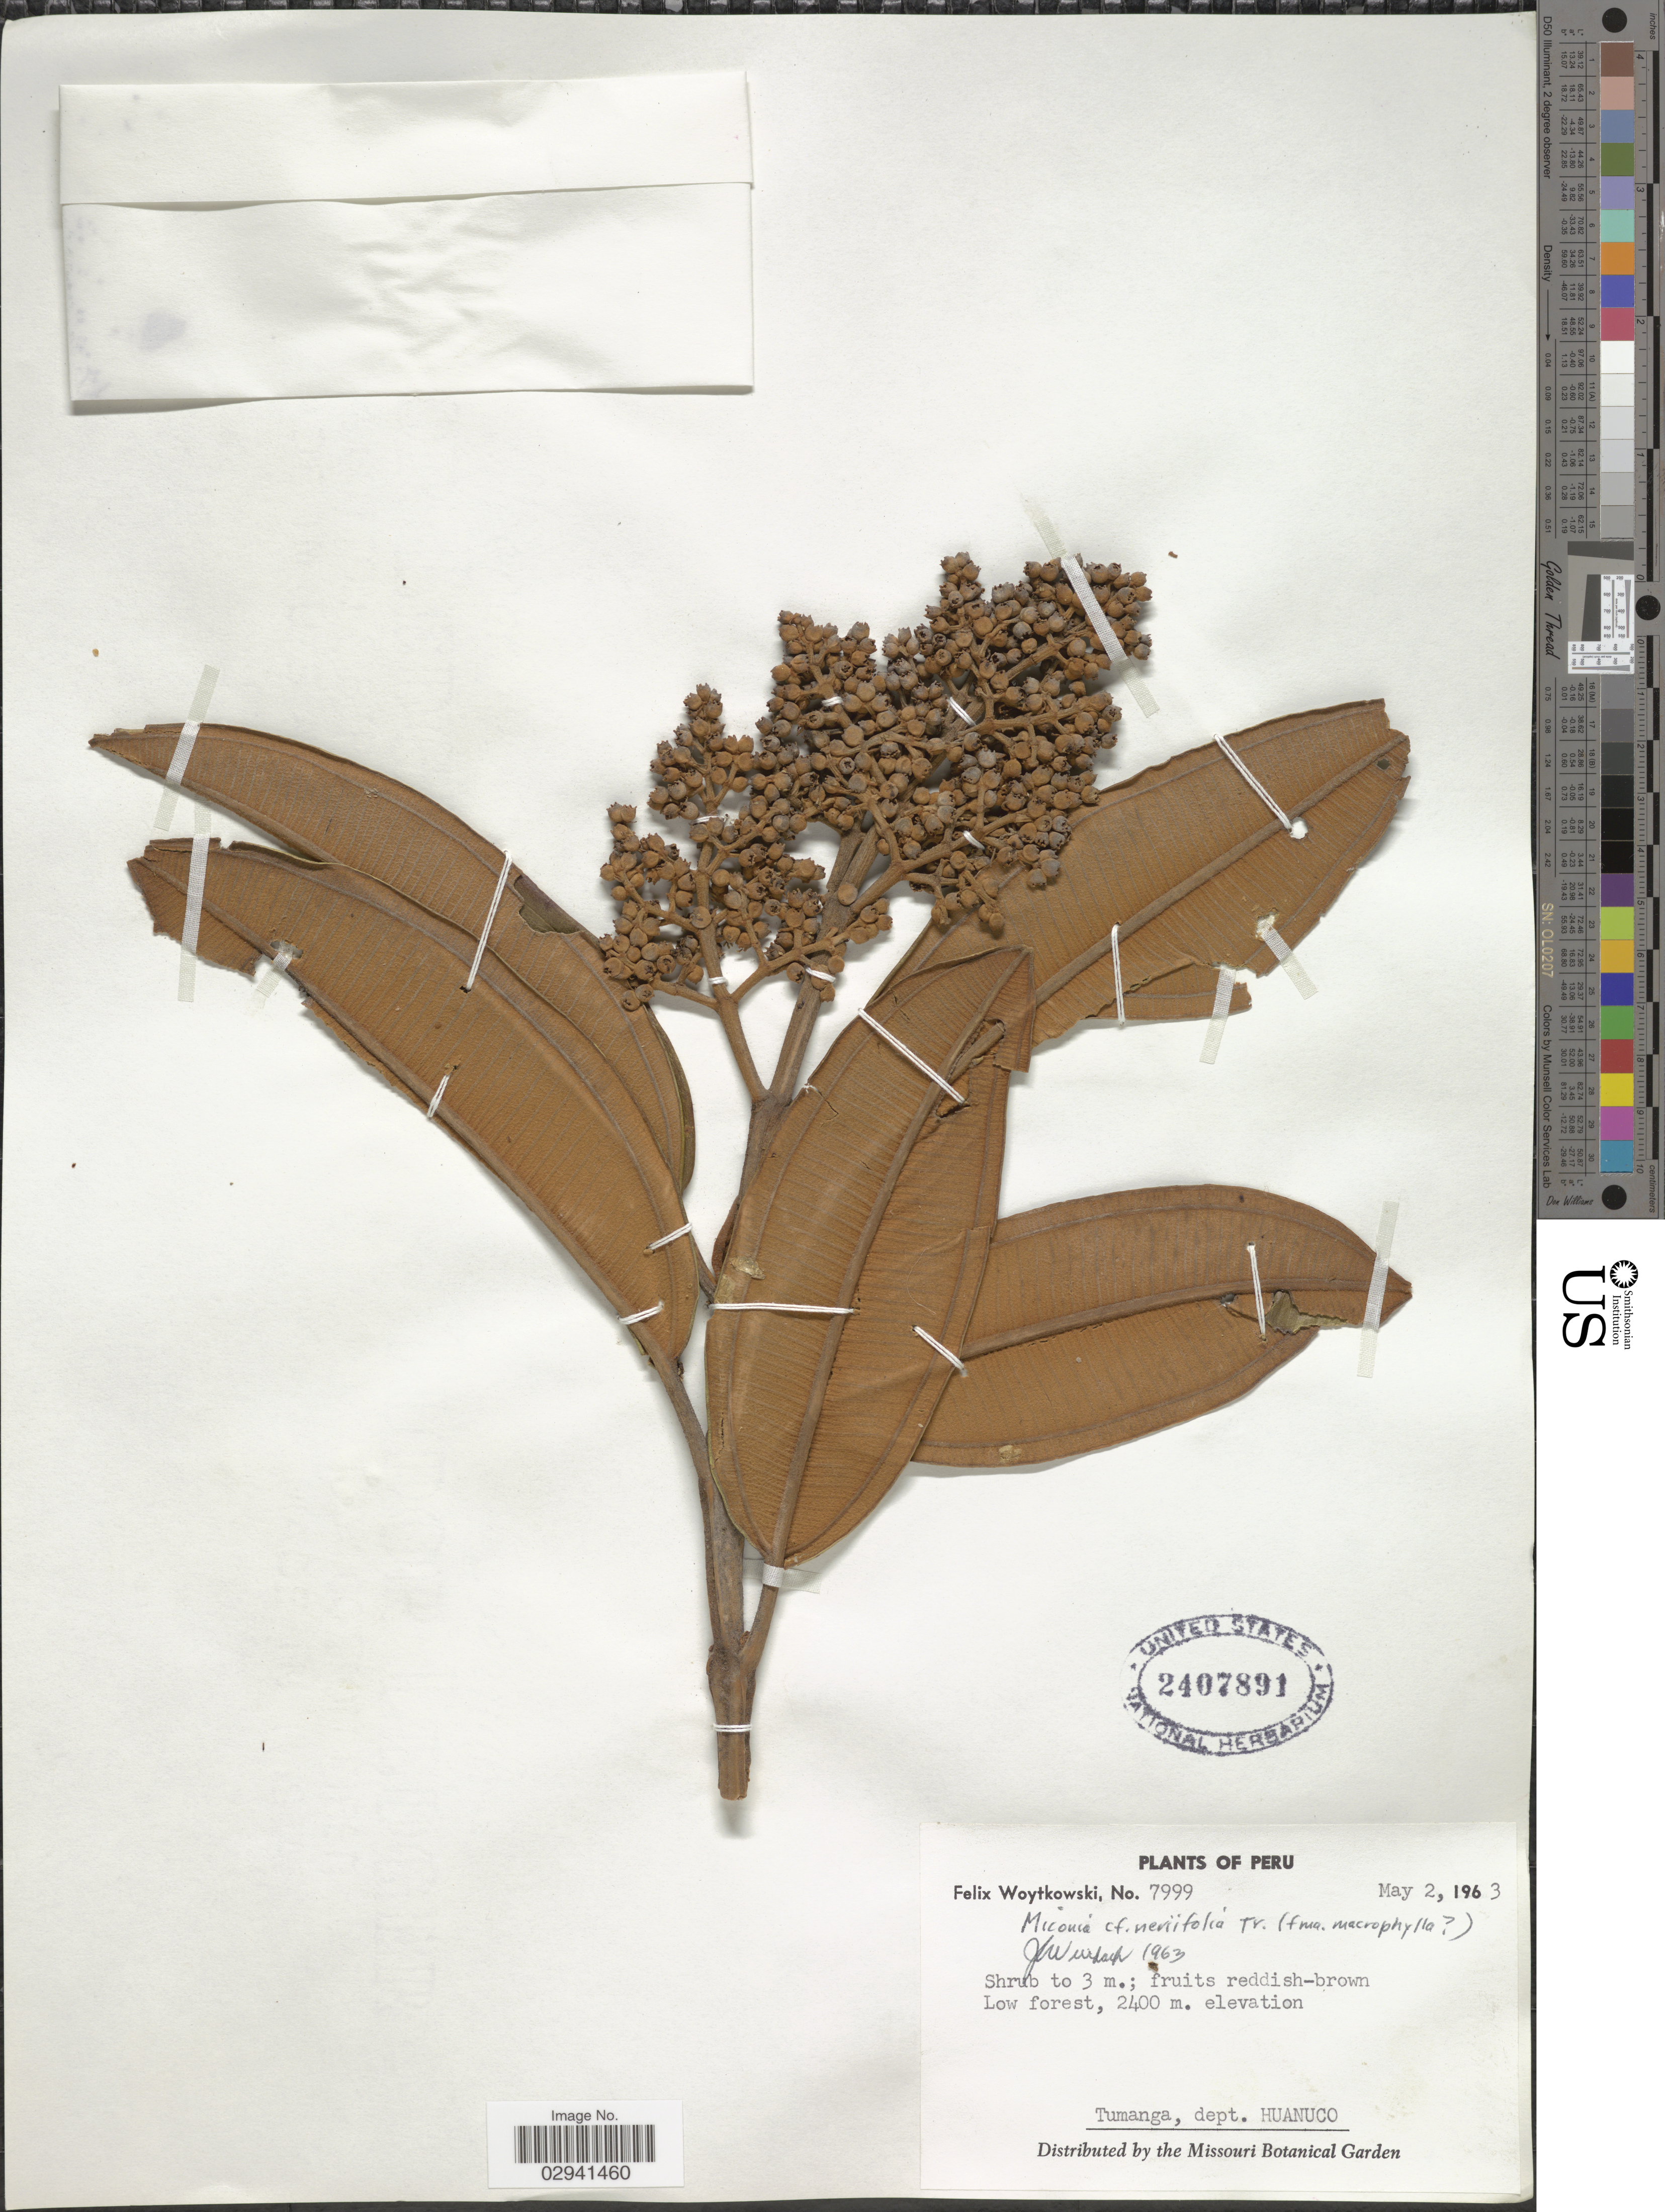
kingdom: Plantae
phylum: Tracheophyta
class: Magnoliopsida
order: Myrtales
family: Melastomataceae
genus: Miconia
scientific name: Miconia neriifolia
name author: Triana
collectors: F. Woytkowski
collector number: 7999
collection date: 1963-05-02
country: Peru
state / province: Huánuco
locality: Tumanga, dept. Huanuco.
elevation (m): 2400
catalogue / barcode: US 2407891